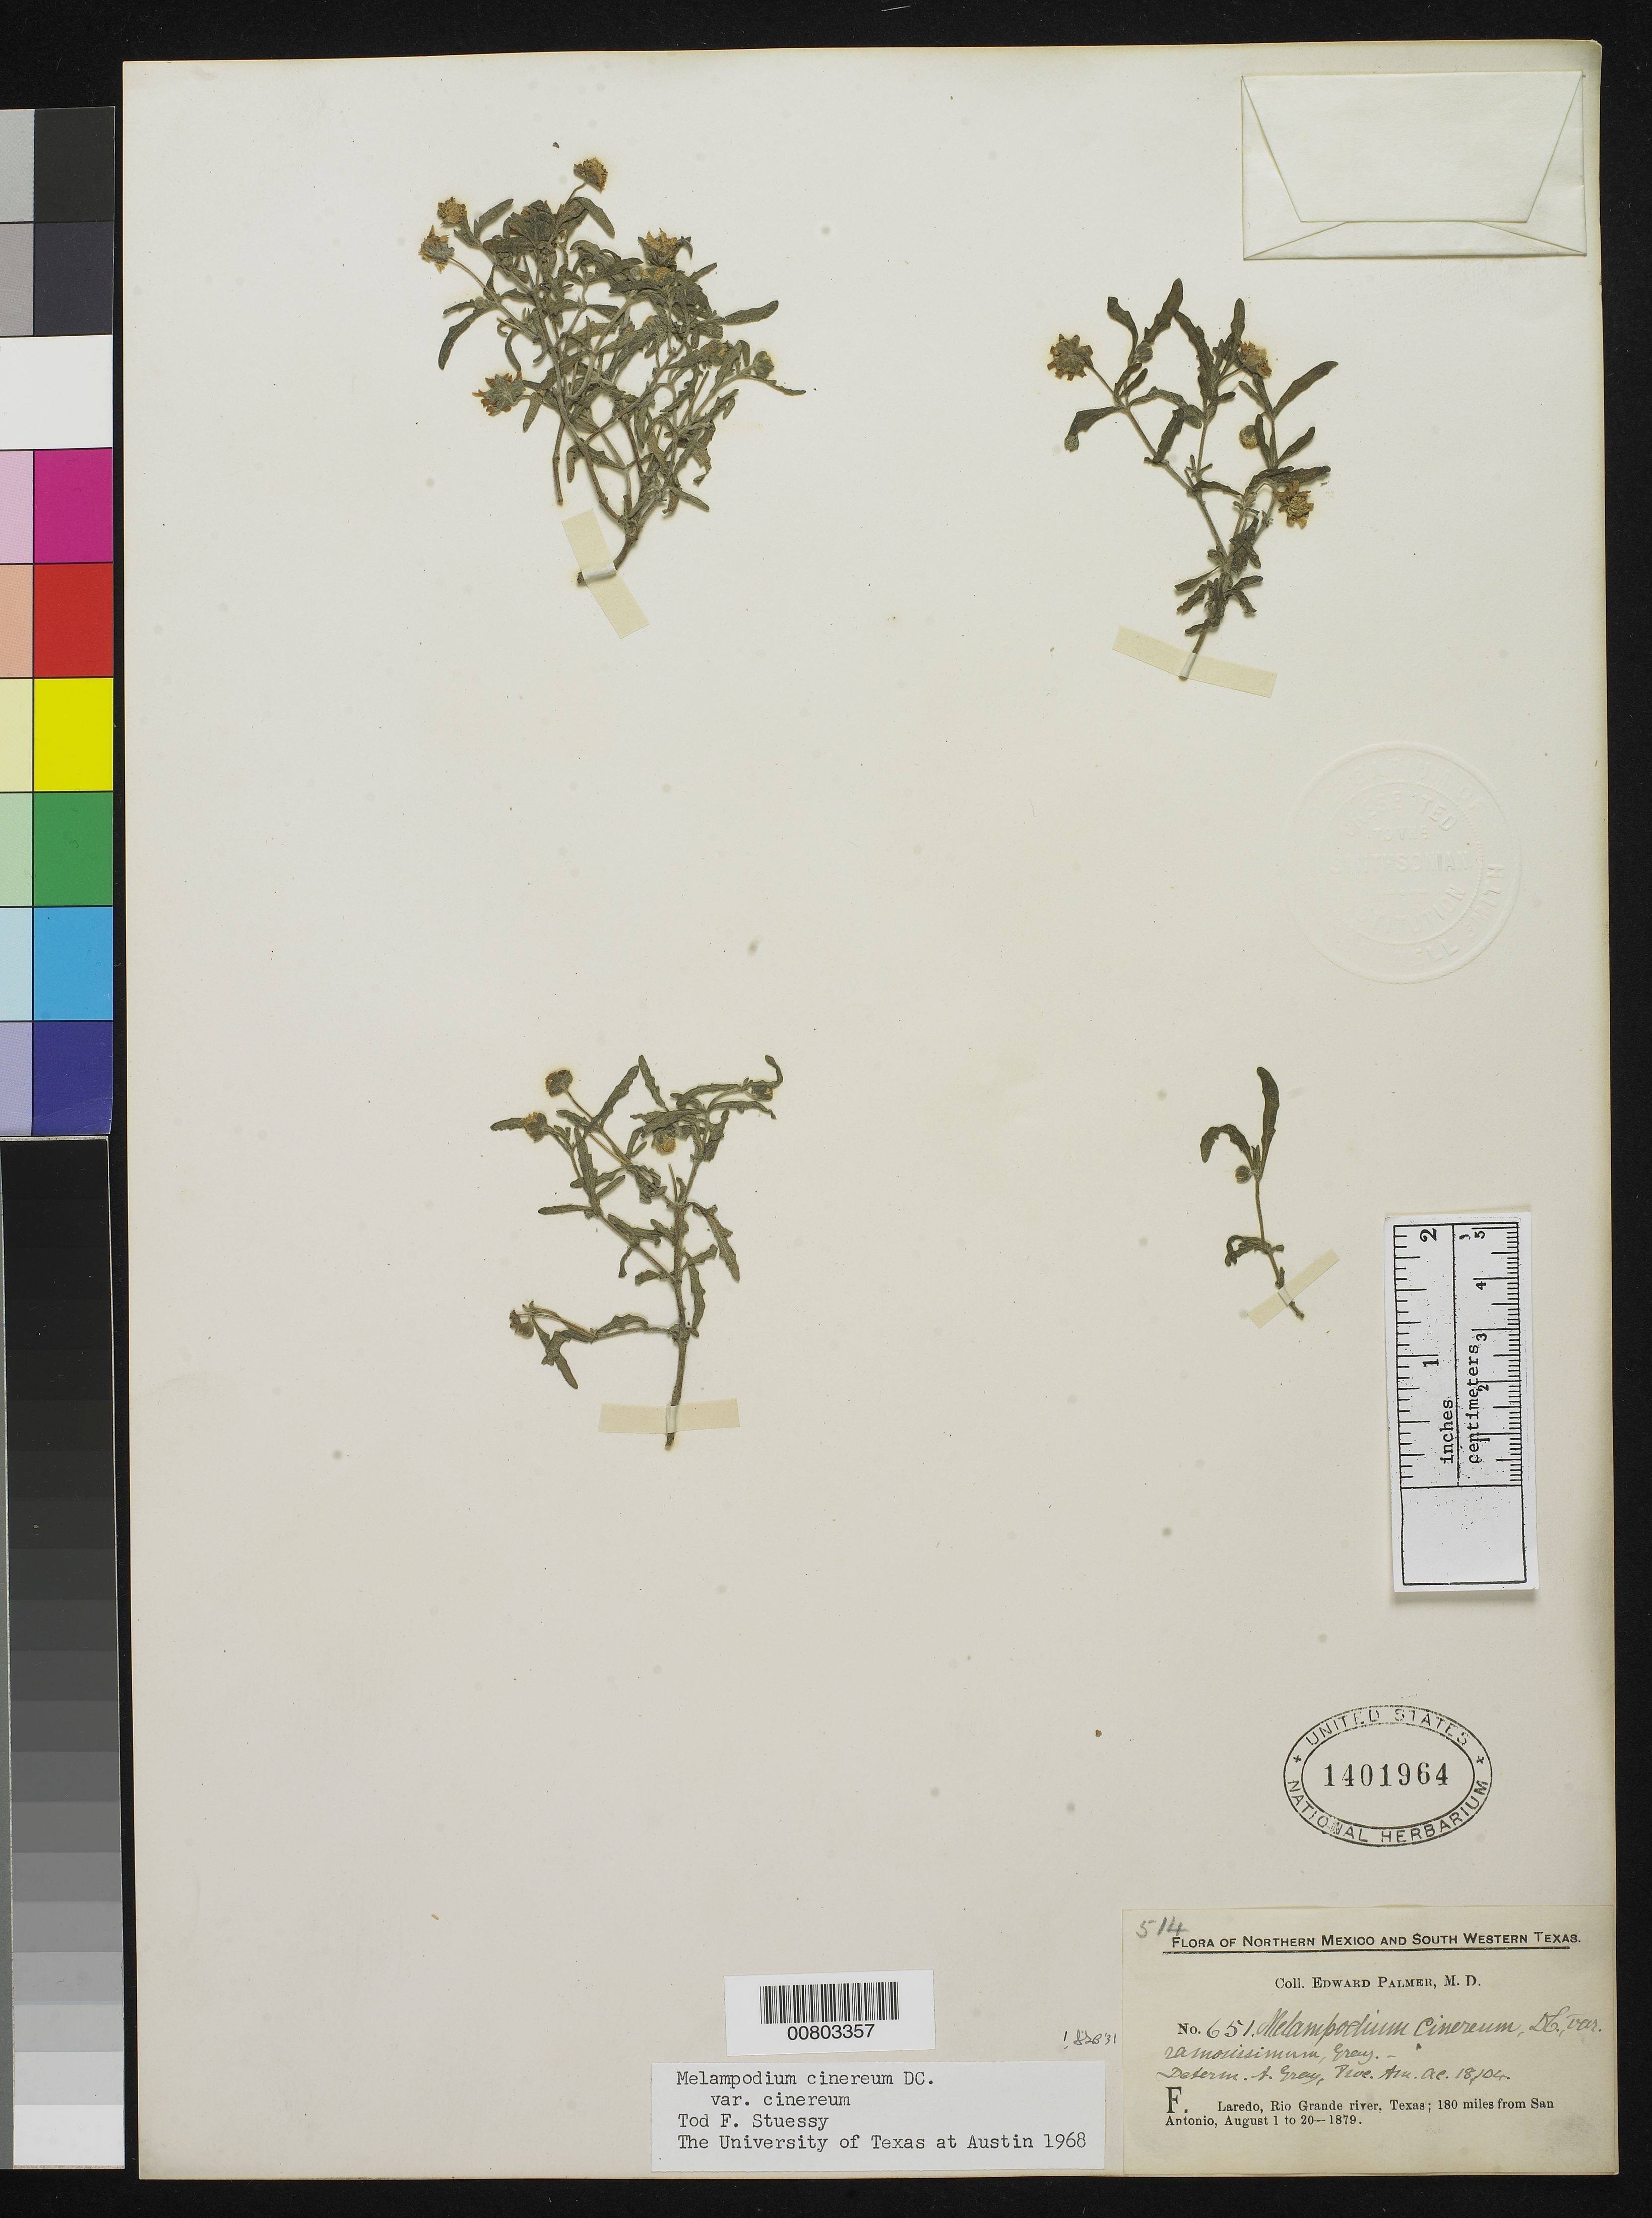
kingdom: Plantae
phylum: Tracheophyta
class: Magnoliopsida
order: Asterales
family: Asteraceae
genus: Melampodium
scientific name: Melampodium cinereum var. cinereum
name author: DC.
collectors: E. Palmer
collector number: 651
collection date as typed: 01 Aug 1879 to 20 Aug 1879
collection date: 1879-08-01/1879-08-20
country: United States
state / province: Texas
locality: F. Laredo, Rio Grande river, Texas; 180 miles from San Antonio.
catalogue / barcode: US 1401964